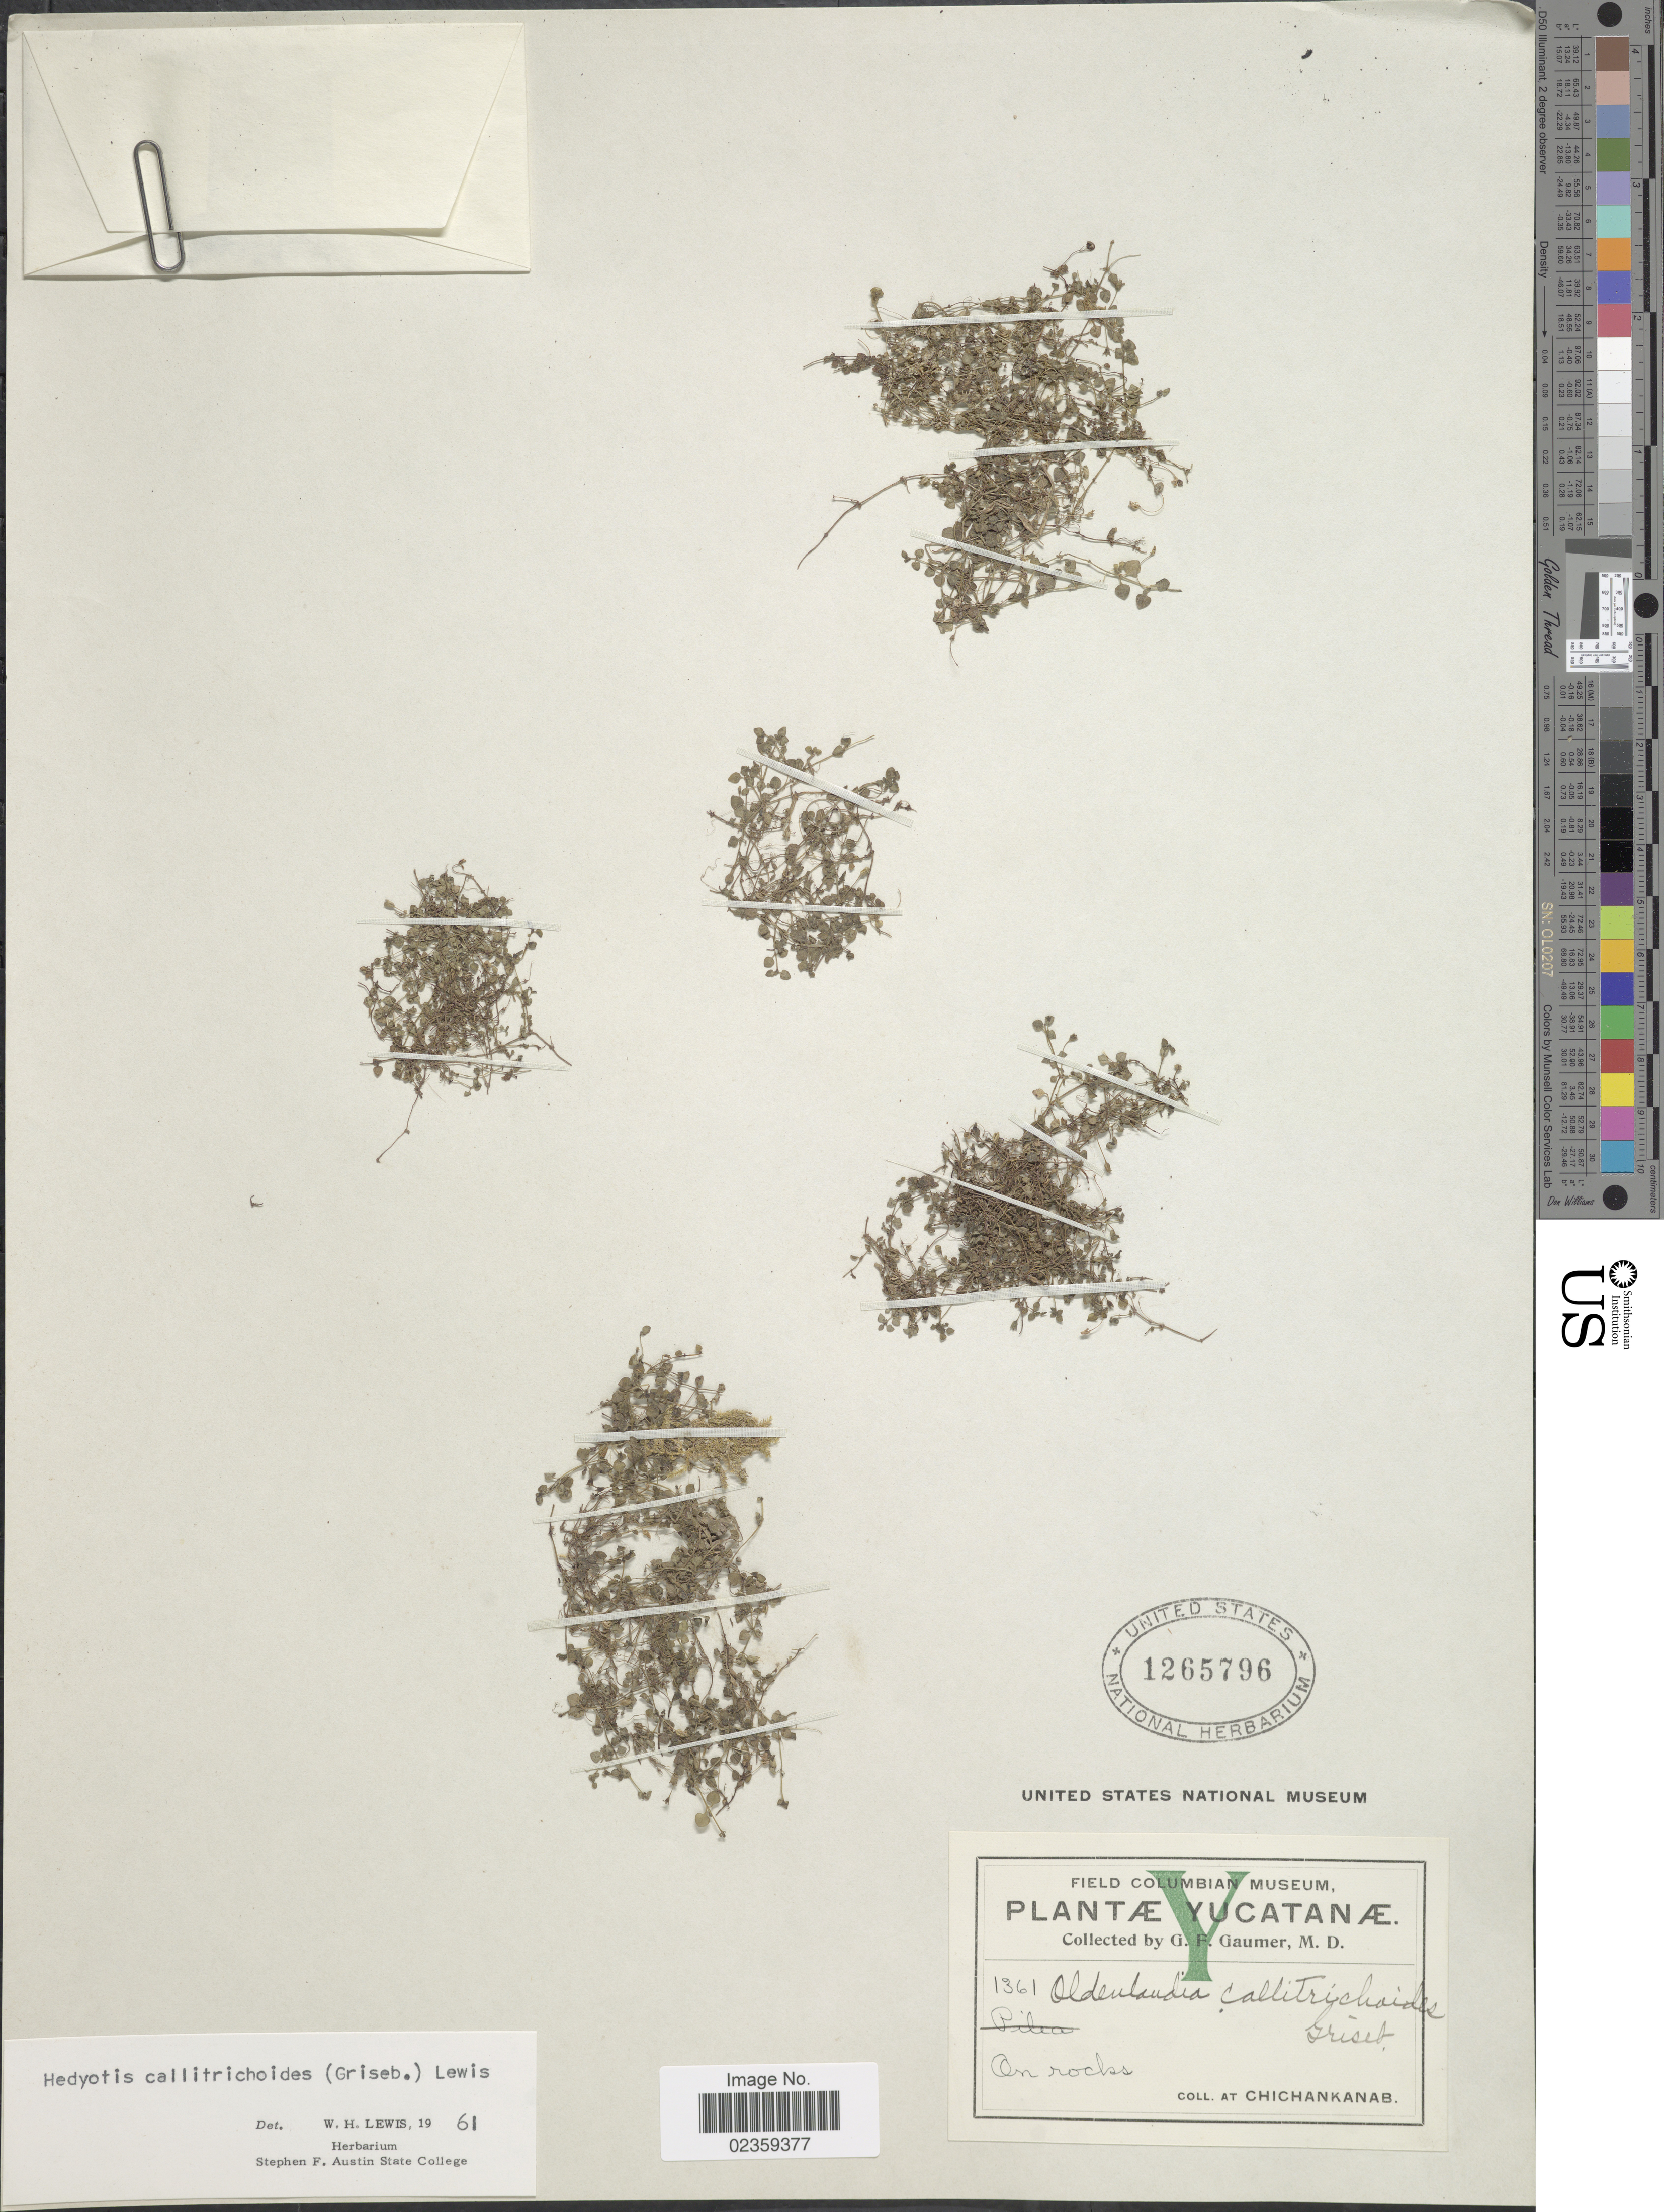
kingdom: Plantae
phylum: Tracheophyta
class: Magnoliopsida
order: Gentianales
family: Rubiaceae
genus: Oldenlandia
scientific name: Oldenlandia callitrichoides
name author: Griseb.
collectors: G. F. Gaumer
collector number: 1361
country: Mexico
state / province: Yucatán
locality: Yucatanæ. At Chichankanab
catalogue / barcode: US 1265796